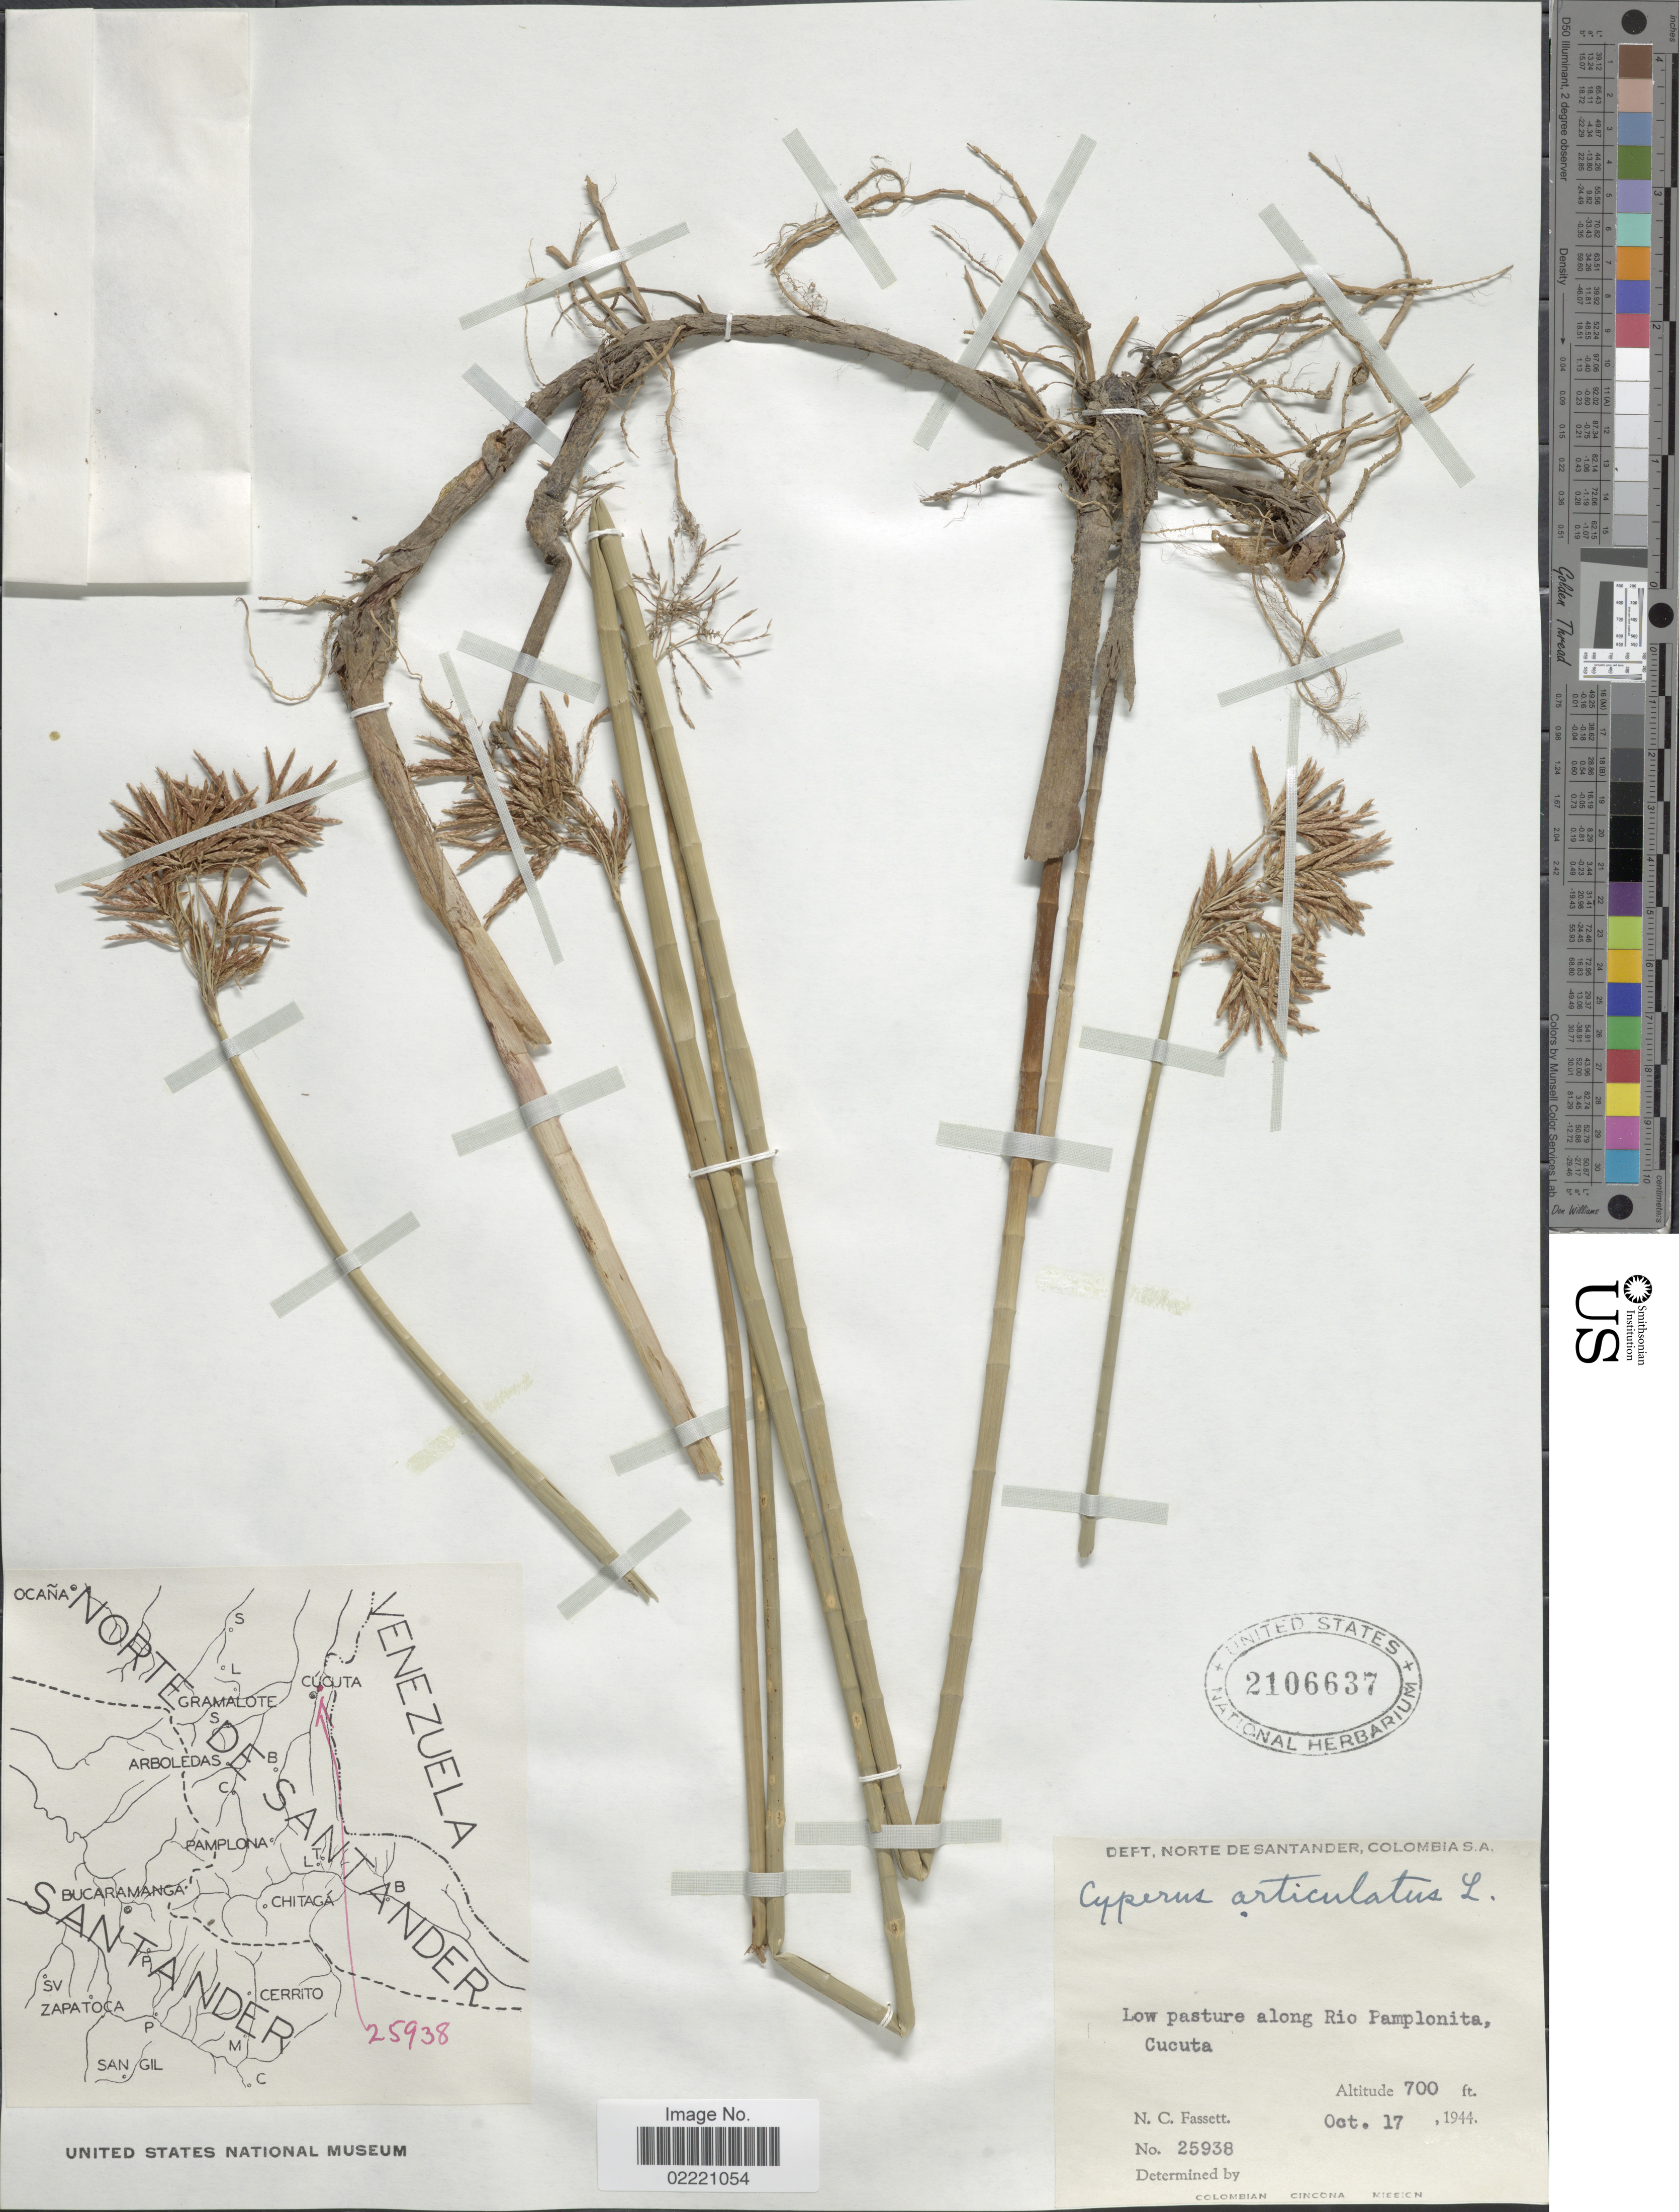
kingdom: Plantae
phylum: Tracheophyta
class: Liliopsida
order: Poales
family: Cyperaceae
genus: Cyperus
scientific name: Cyperus articulatus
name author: L.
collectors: N. C. Fassett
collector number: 25938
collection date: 1944-10-17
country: Colombia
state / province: Norte de Santander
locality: Low pasture along Rio Pamplonita, Cucuta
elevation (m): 213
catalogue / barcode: US 2106637